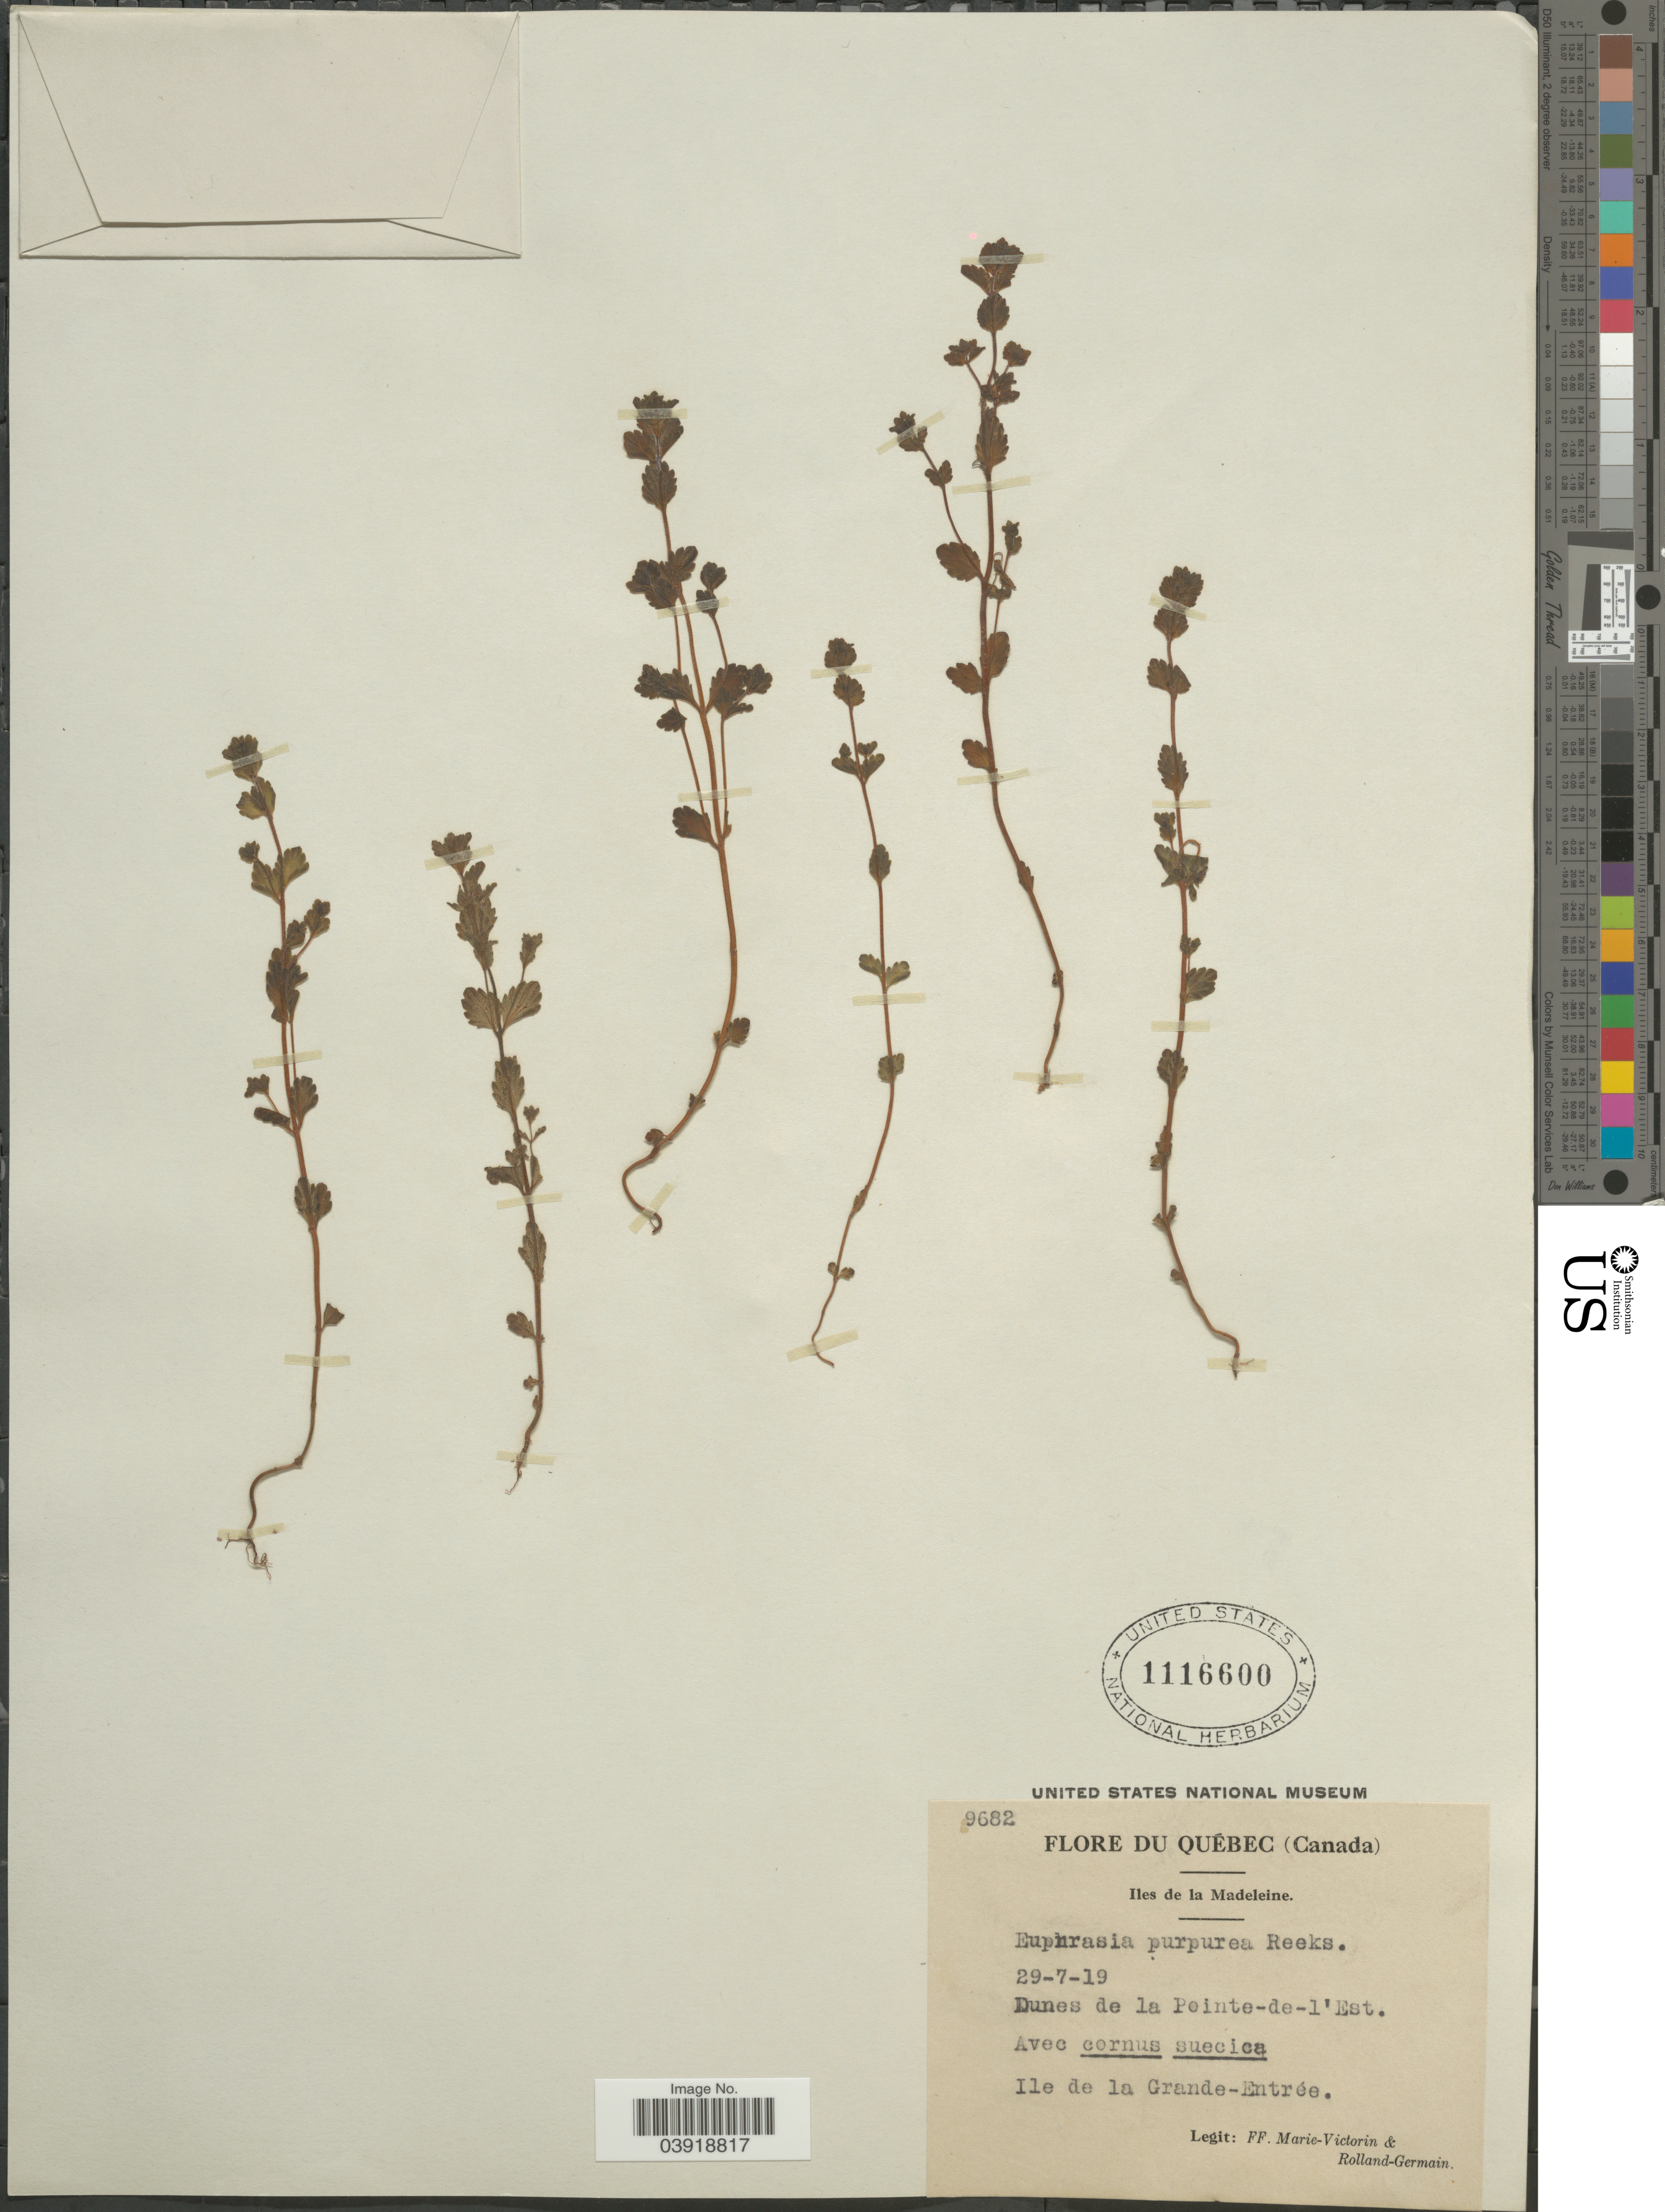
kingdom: Plantae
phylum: Tracheophyta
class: Magnoliopsida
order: Lamiales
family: Orobanchaceae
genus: Euphrasia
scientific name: Euphrasia purpurea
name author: Reeks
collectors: F. Marie-Victorin & Rolland-Germain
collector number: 9682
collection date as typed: Transcribed d/m/y: 29/7/19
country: Canada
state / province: Quebec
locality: Iles de la Madeleine. Dunes de la Pointe-de-l'Est. Ile de la Grande-Entrée.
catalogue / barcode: US 1116600